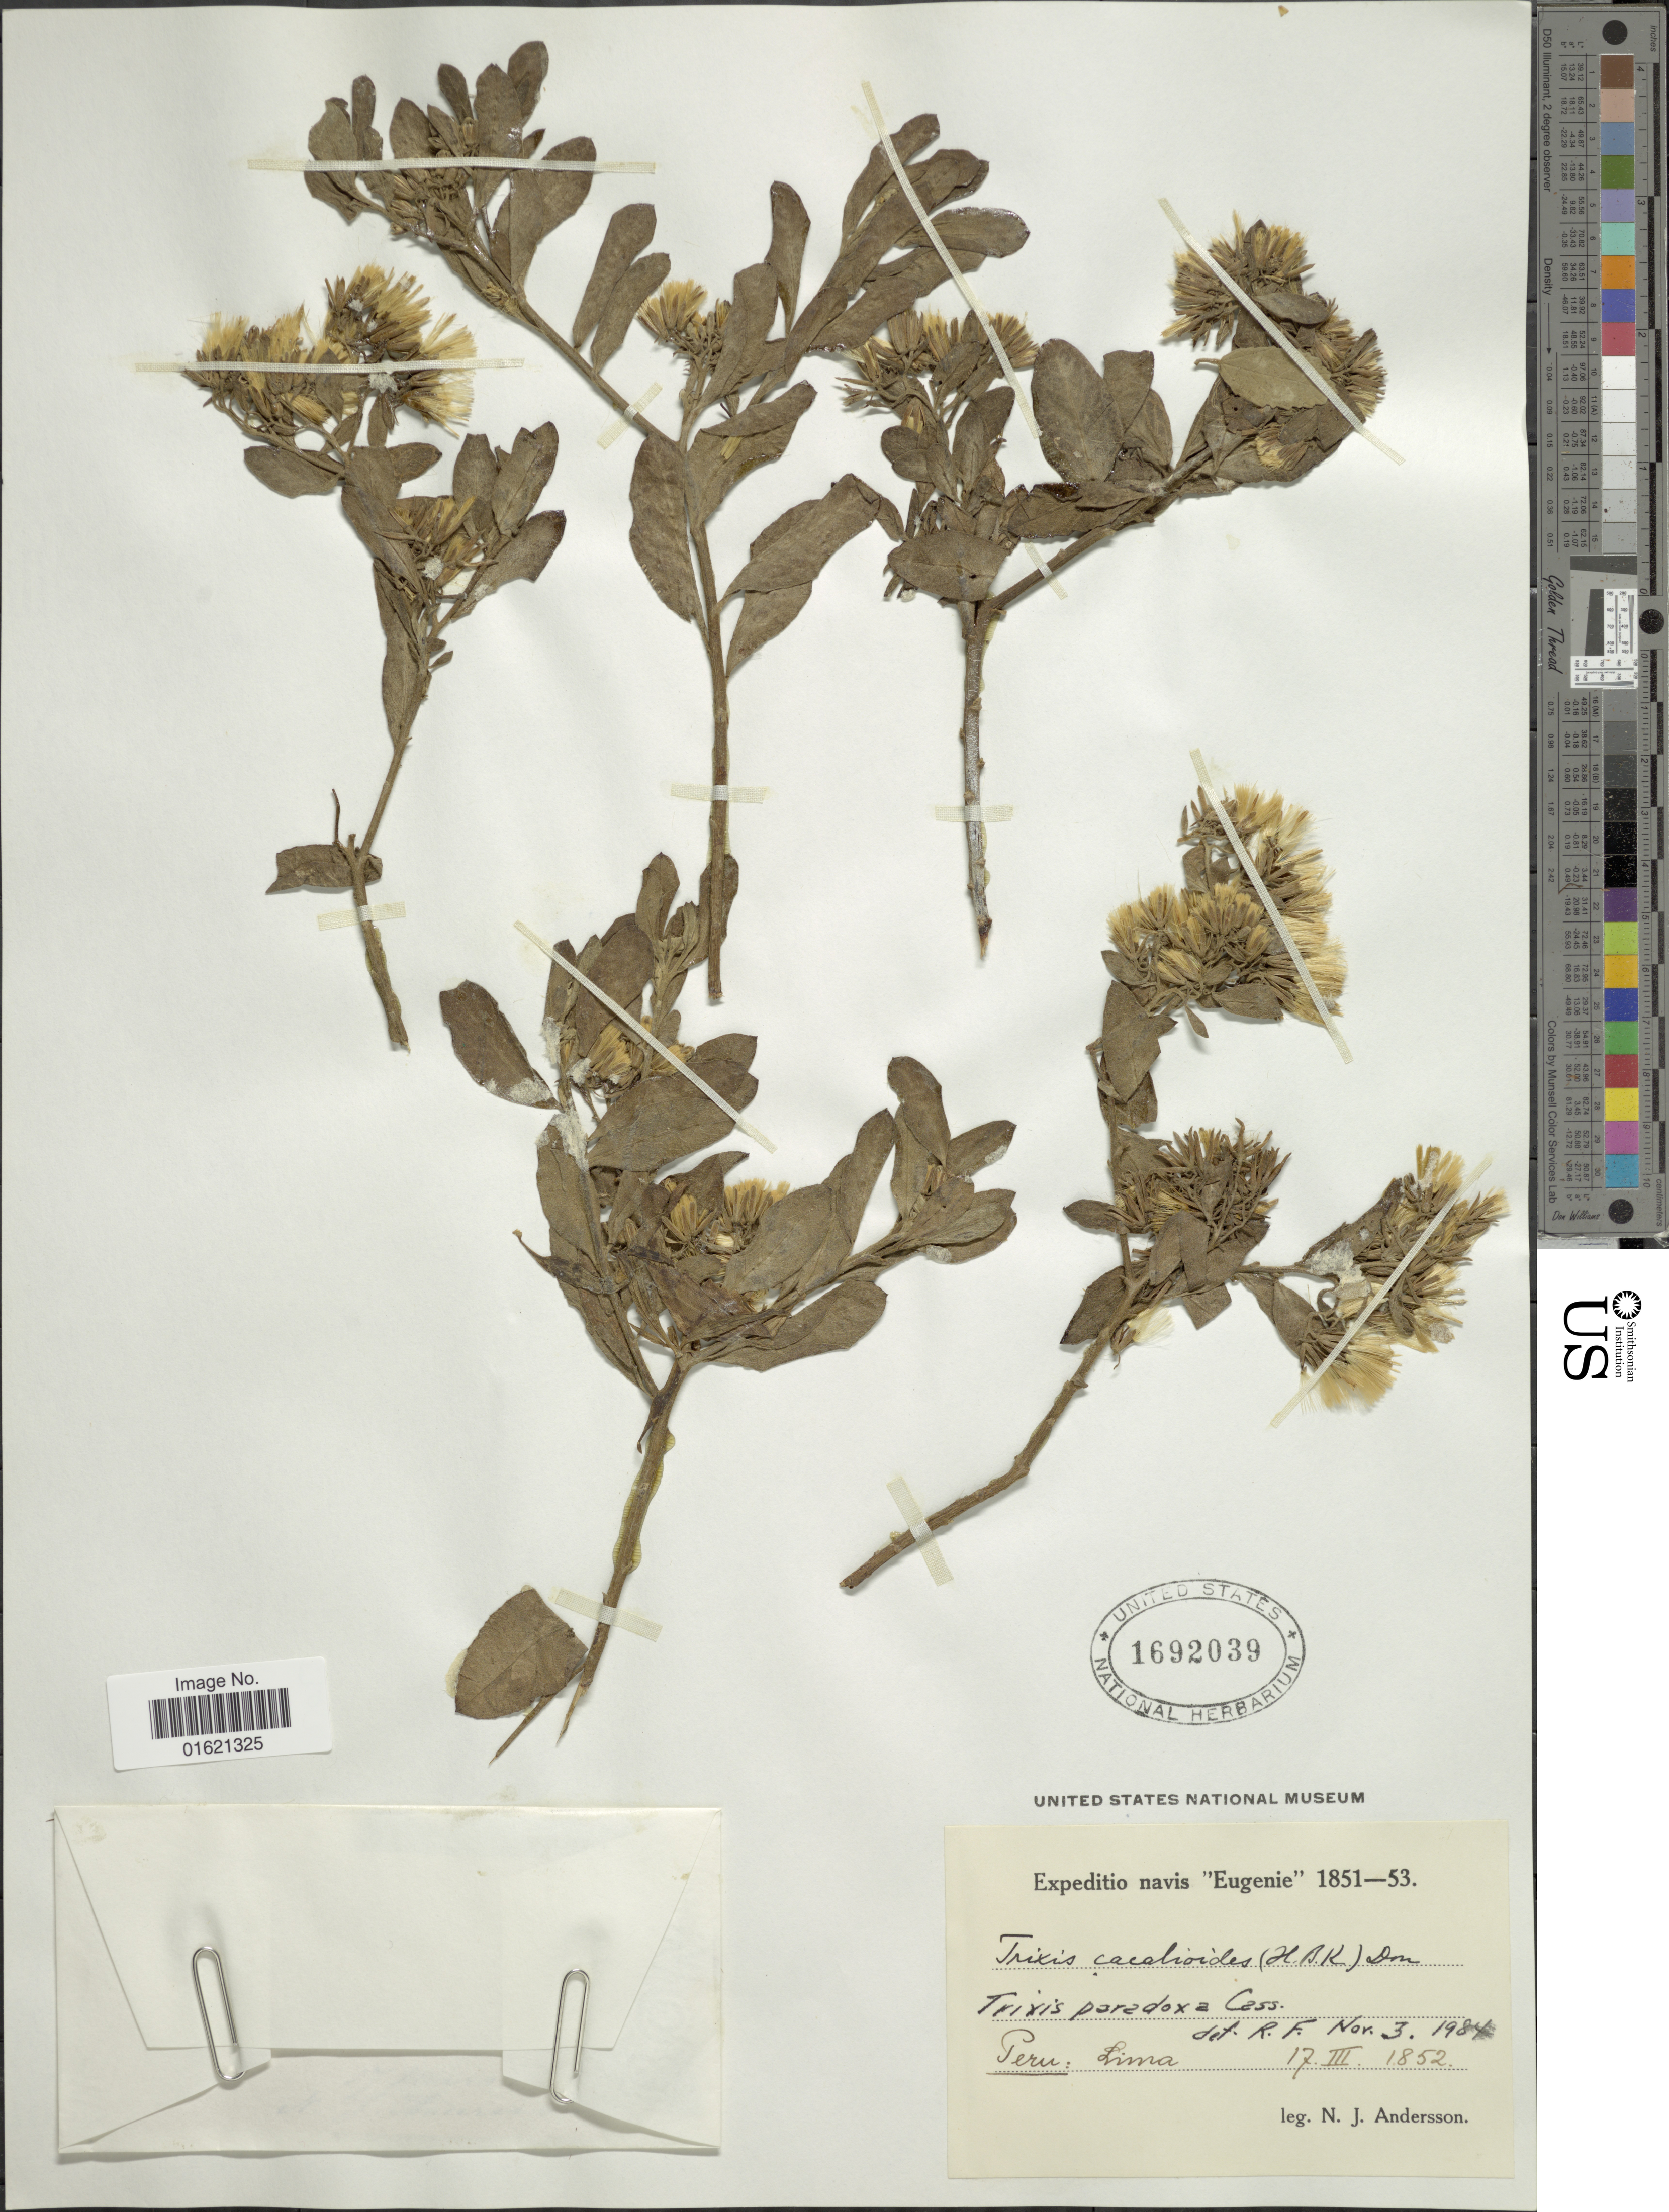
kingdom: Plantae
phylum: Tracheophyta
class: Magnoliopsida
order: Asterales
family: Asteraceae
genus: Trixis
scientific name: Trixis cacalioides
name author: (Kunth) D. Don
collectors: N. J. Andersson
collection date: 1852-03-17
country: Peru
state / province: Lima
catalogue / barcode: US 1692039